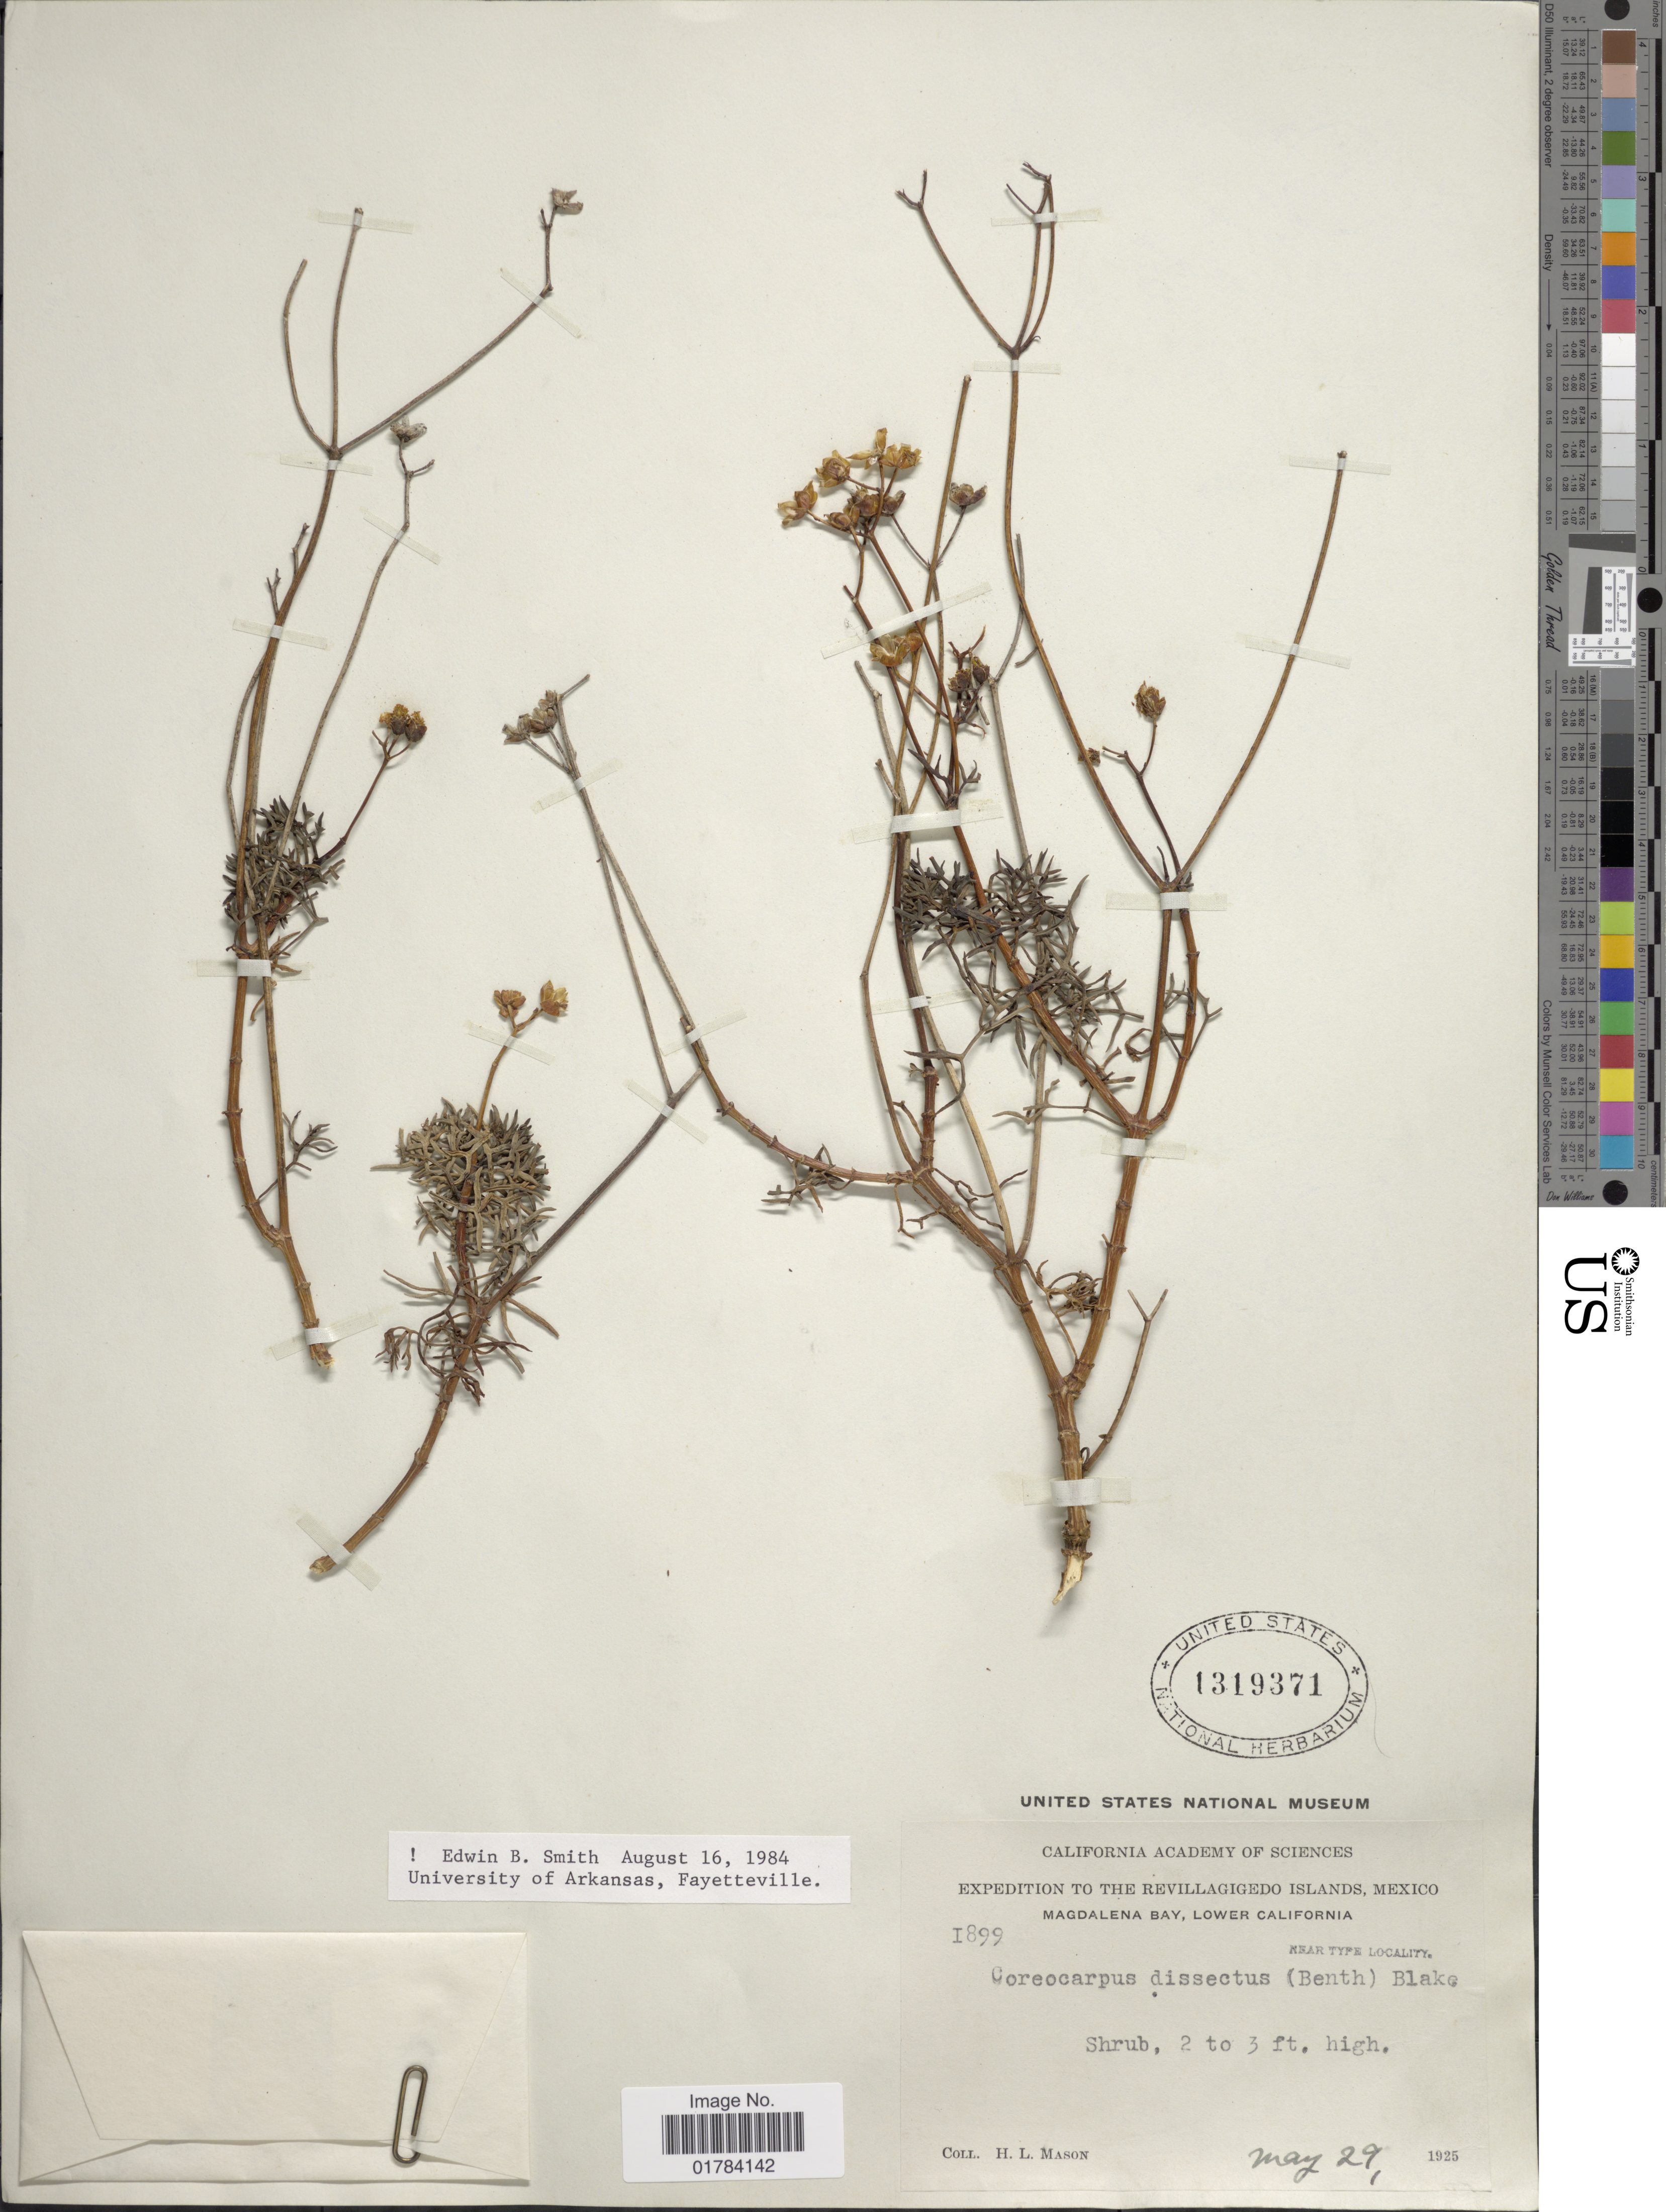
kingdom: Plantae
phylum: Tracheophyta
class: Magnoliopsida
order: Asterales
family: Asteraceae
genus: Coreocarpus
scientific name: Coreocarpus dissectus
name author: (Benth.) S.F. Blake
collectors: H. L. Mason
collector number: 1899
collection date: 1925-05-29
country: Mexico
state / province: Baja California Sur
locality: Magdalena Bay, Lower California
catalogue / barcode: US 1319371